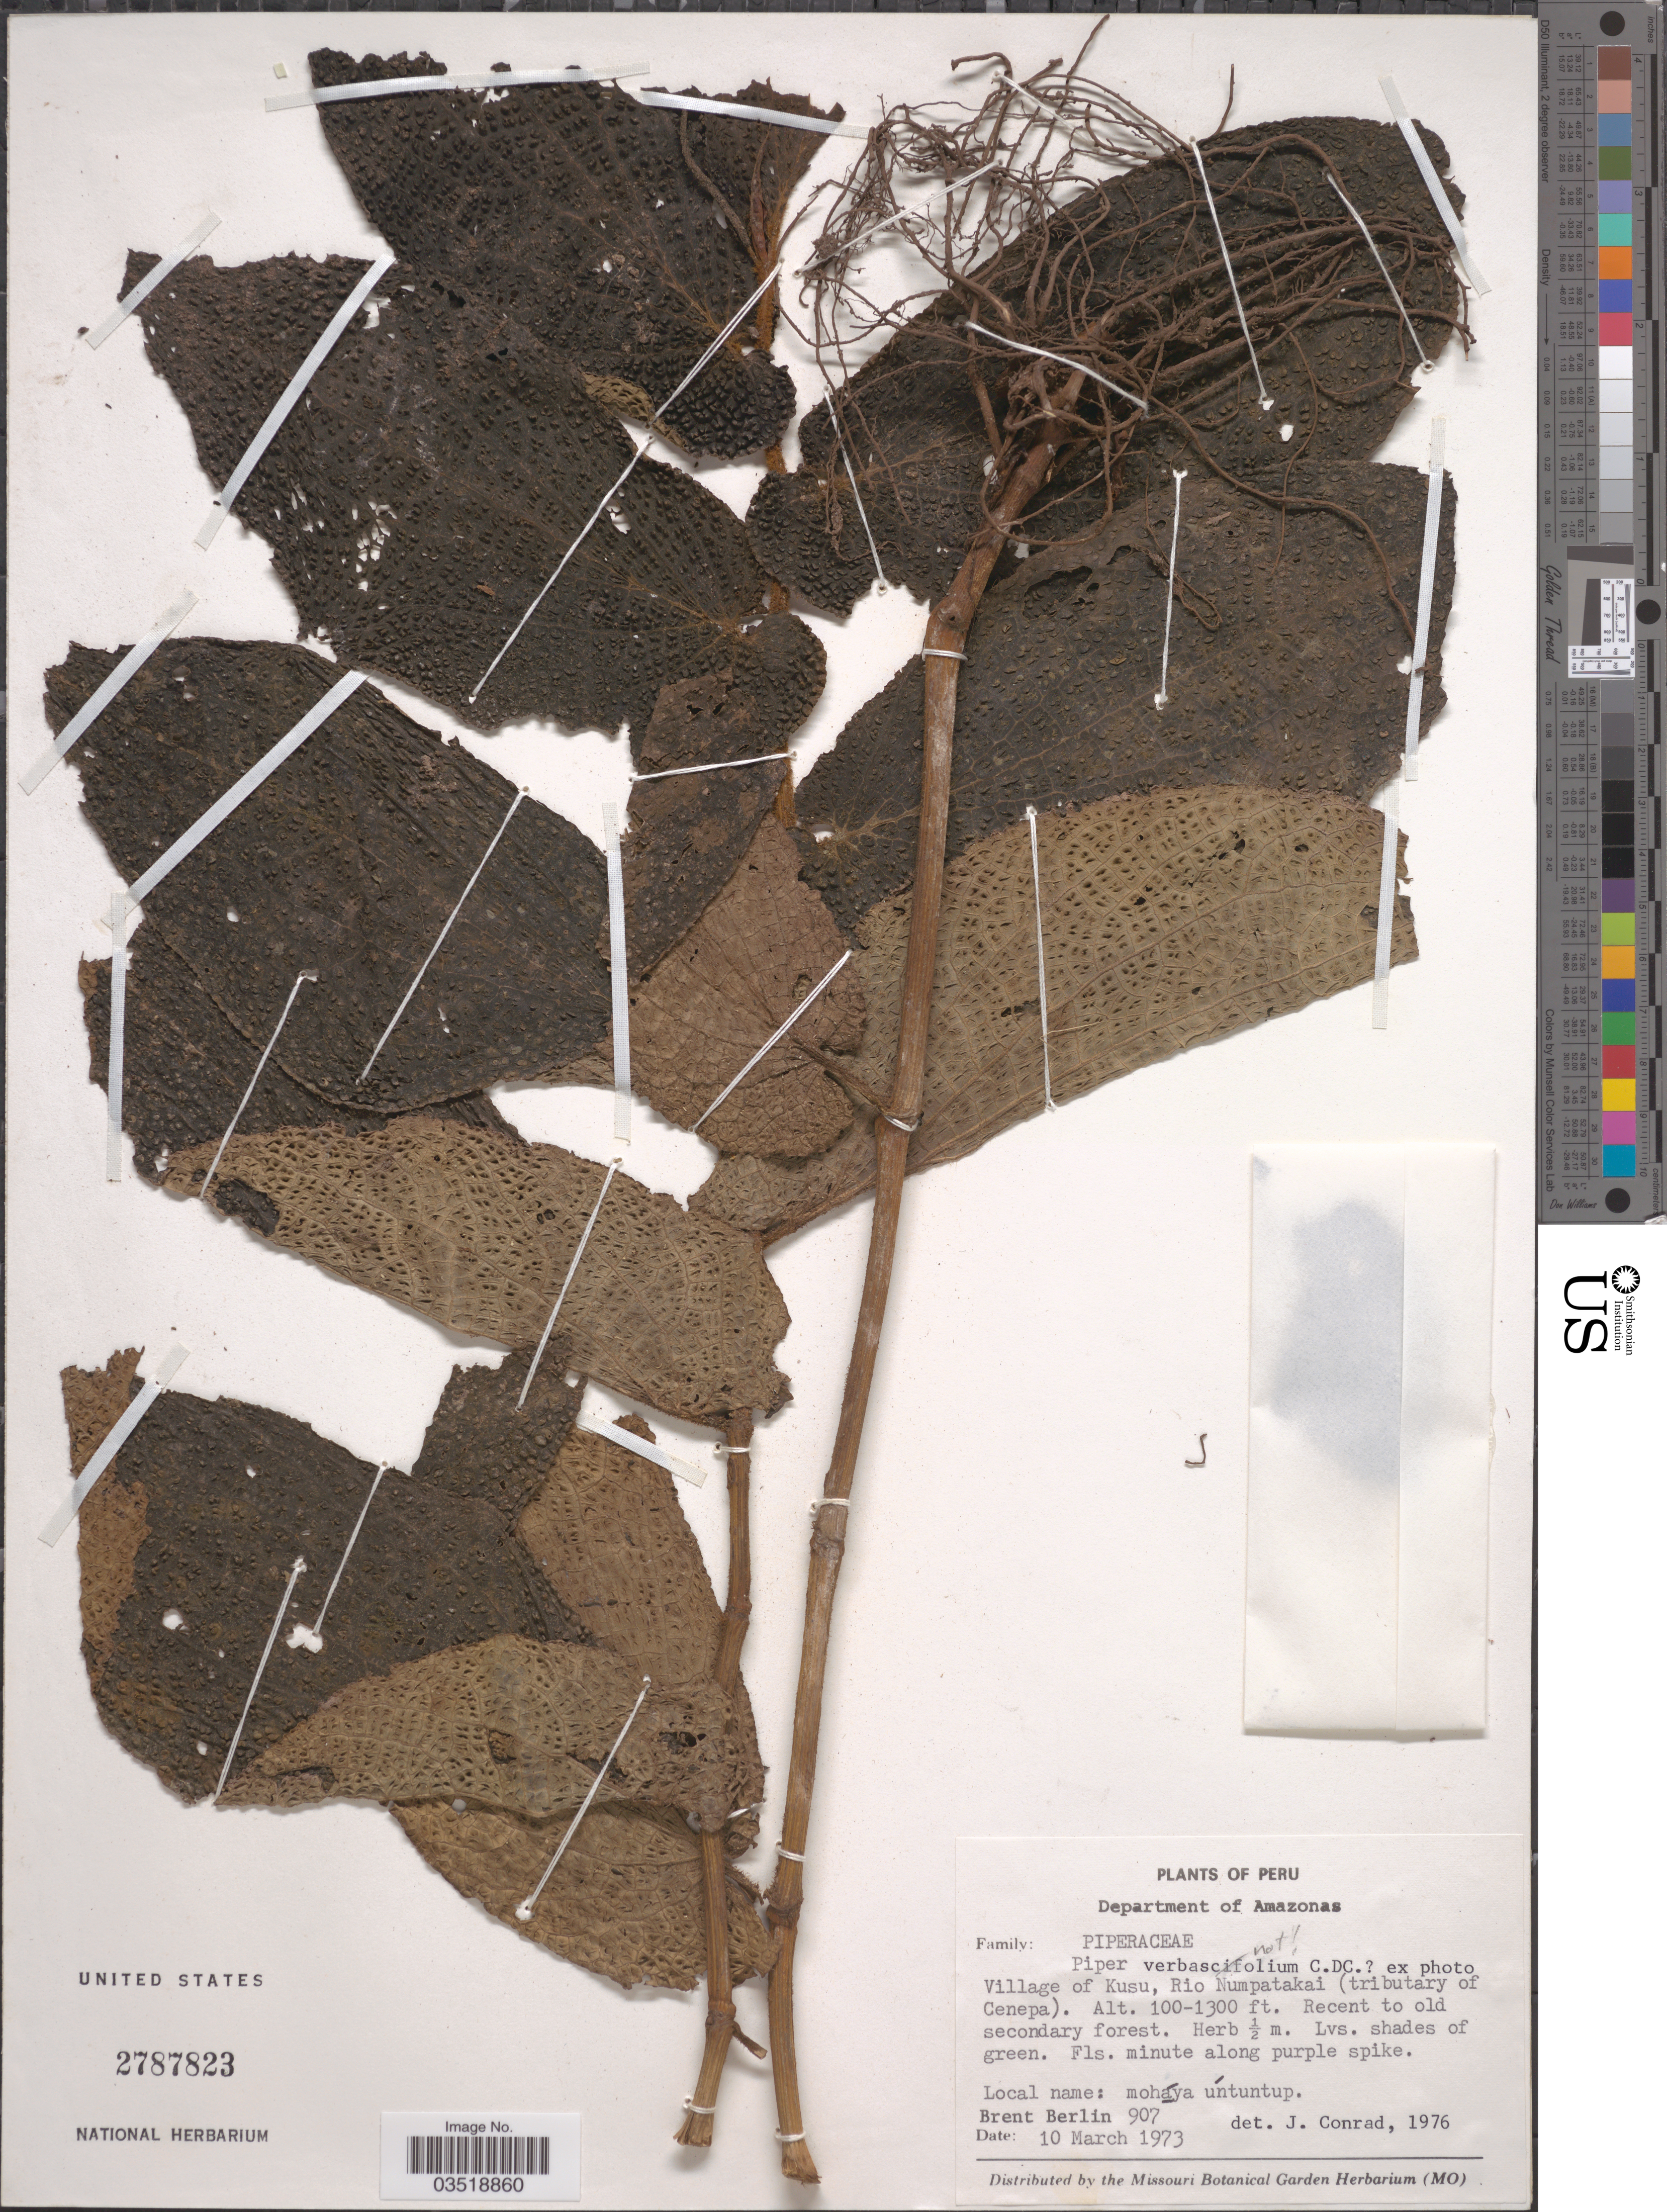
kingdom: Plantae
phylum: Tracheophyta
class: Magnoliopsida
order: Piperales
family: Piperaceae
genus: Piper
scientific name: Piper sp.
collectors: B. Berlin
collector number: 907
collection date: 1973-03-10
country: Peru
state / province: Amazonas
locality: Department of Amazonas. Village of Kusu, Rio Numpatakai (tributary of Cenepa).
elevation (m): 30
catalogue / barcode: US 2787823